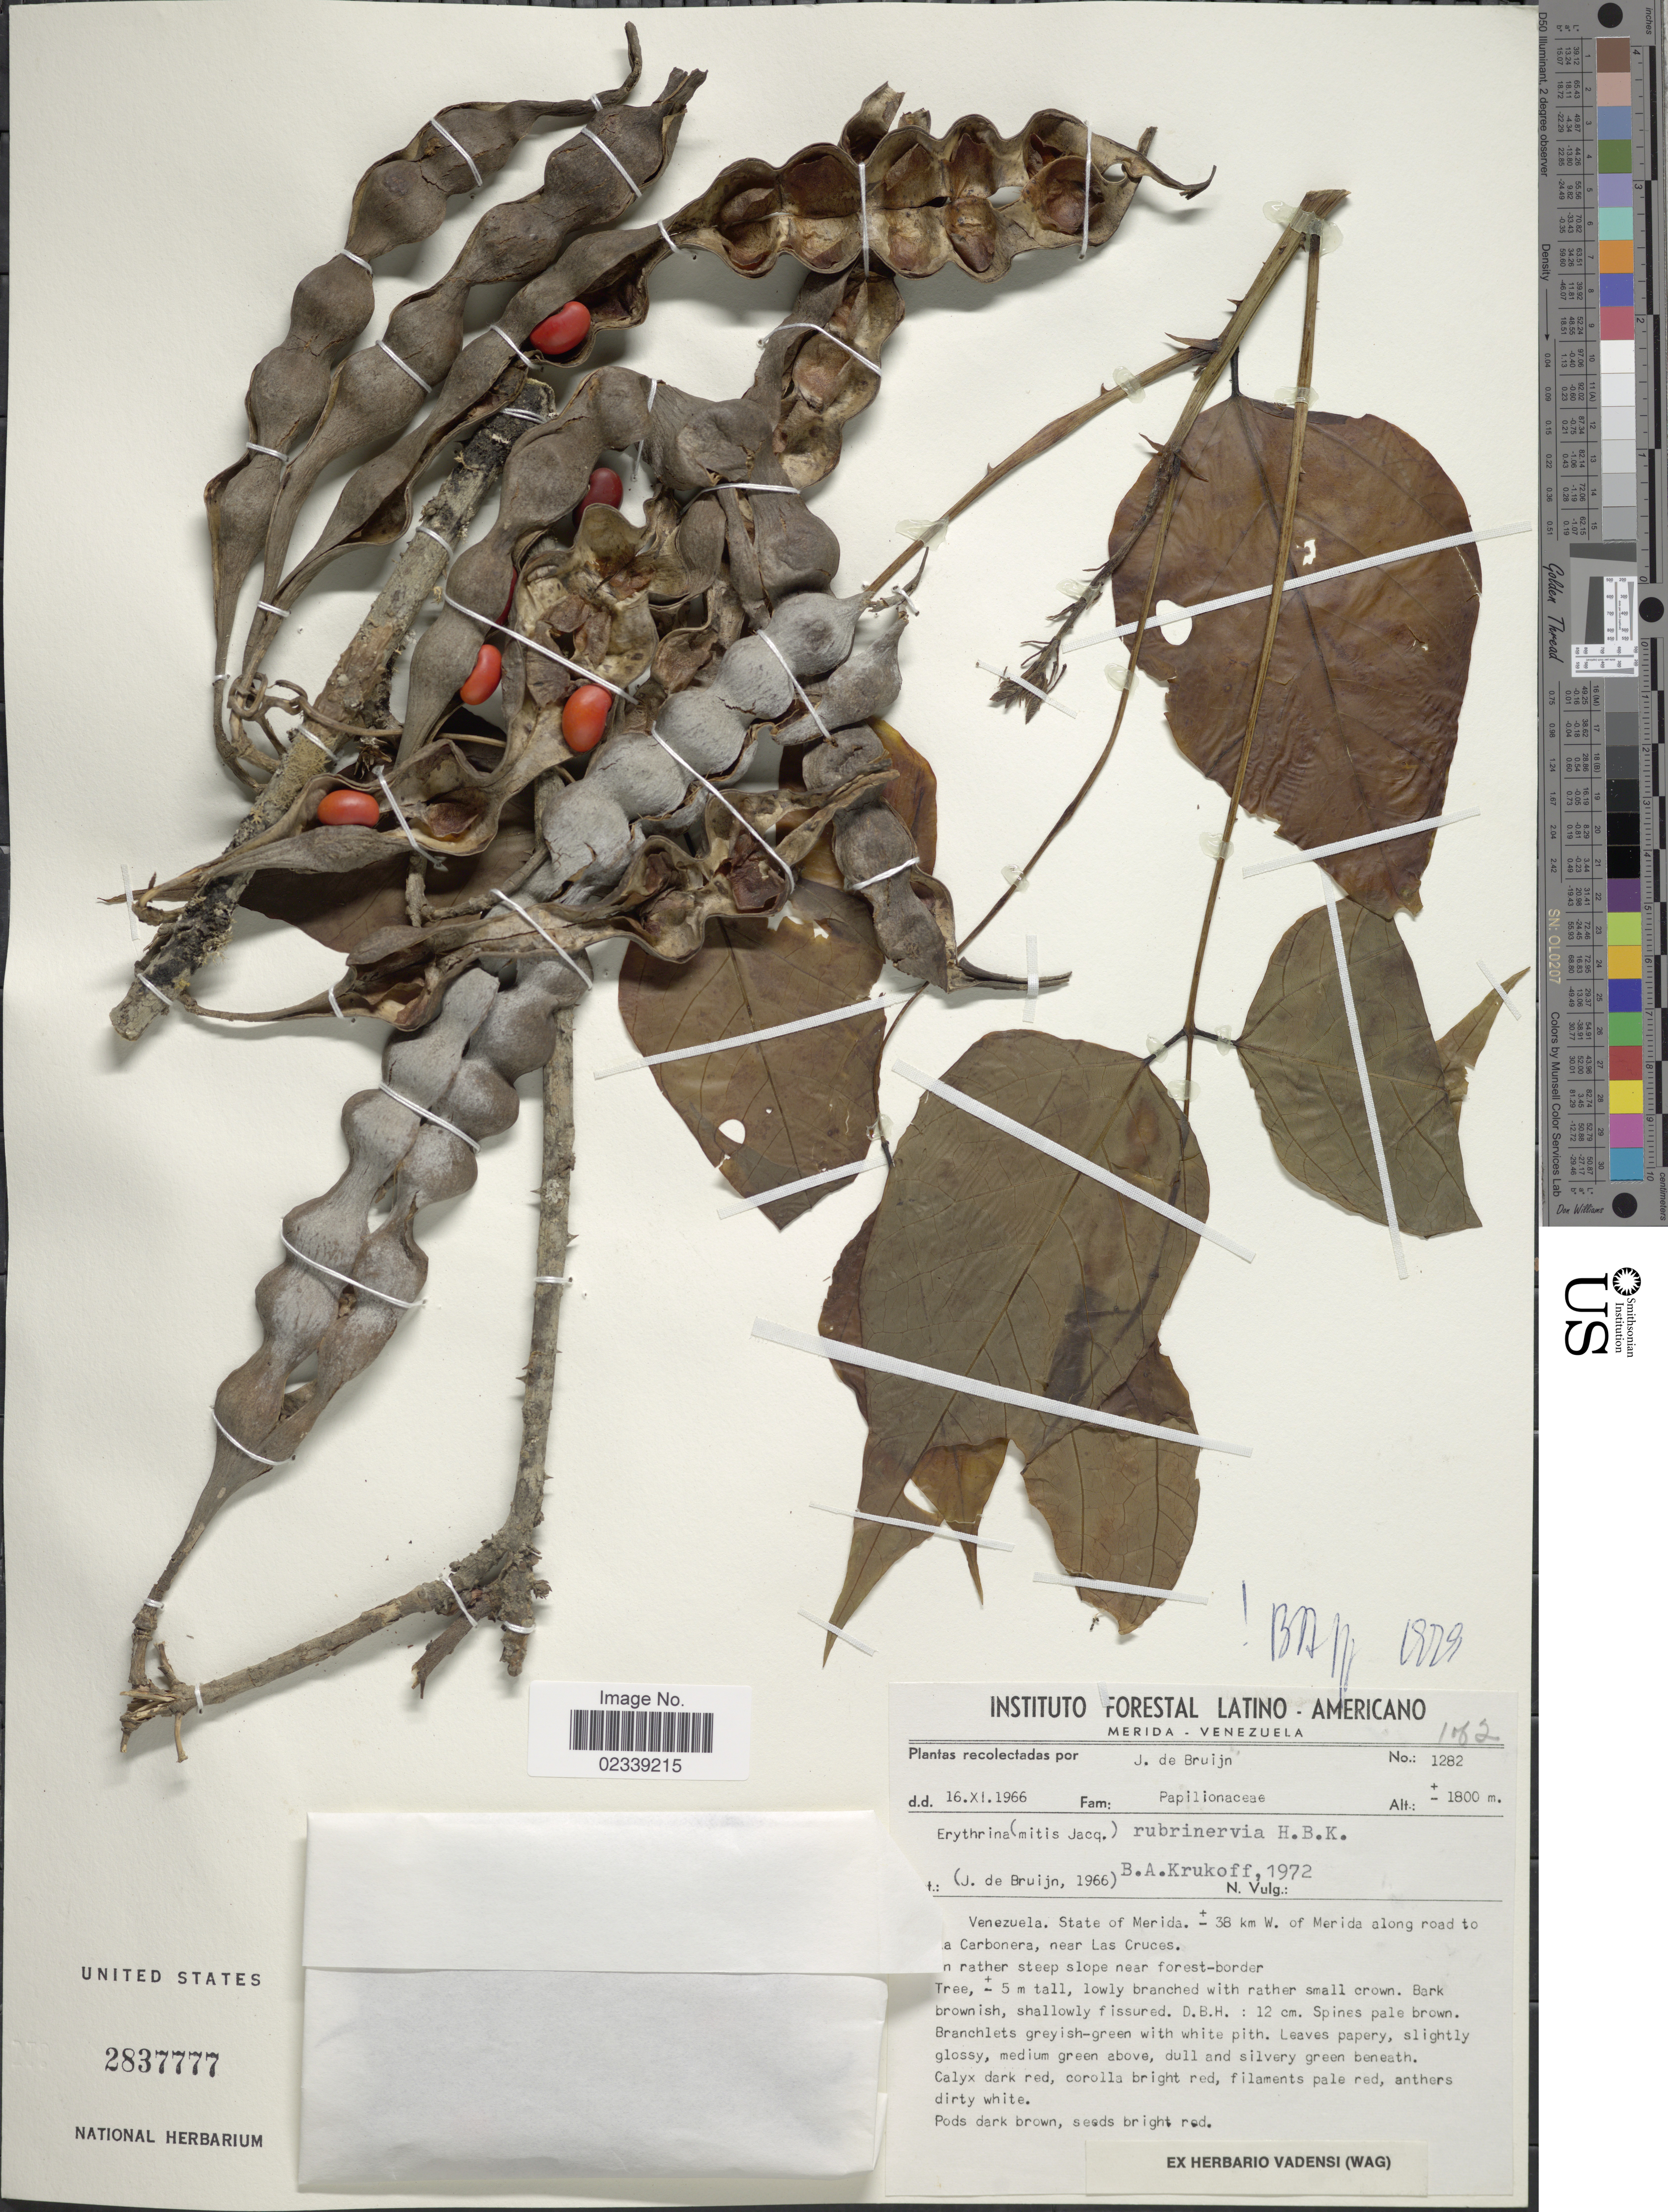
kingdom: Plantae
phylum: Tracheophyta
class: Magnoliopsida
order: Fabales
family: Fabaceae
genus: Erythrina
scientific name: Erythrina rubrinervia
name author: Kunth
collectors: J. Bruijn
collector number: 1282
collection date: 1966-11-16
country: Venezuela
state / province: Mérida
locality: ± 38 km W of Merida along road to La Carbonera, near Las Cruces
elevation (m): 1800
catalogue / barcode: US 2837777